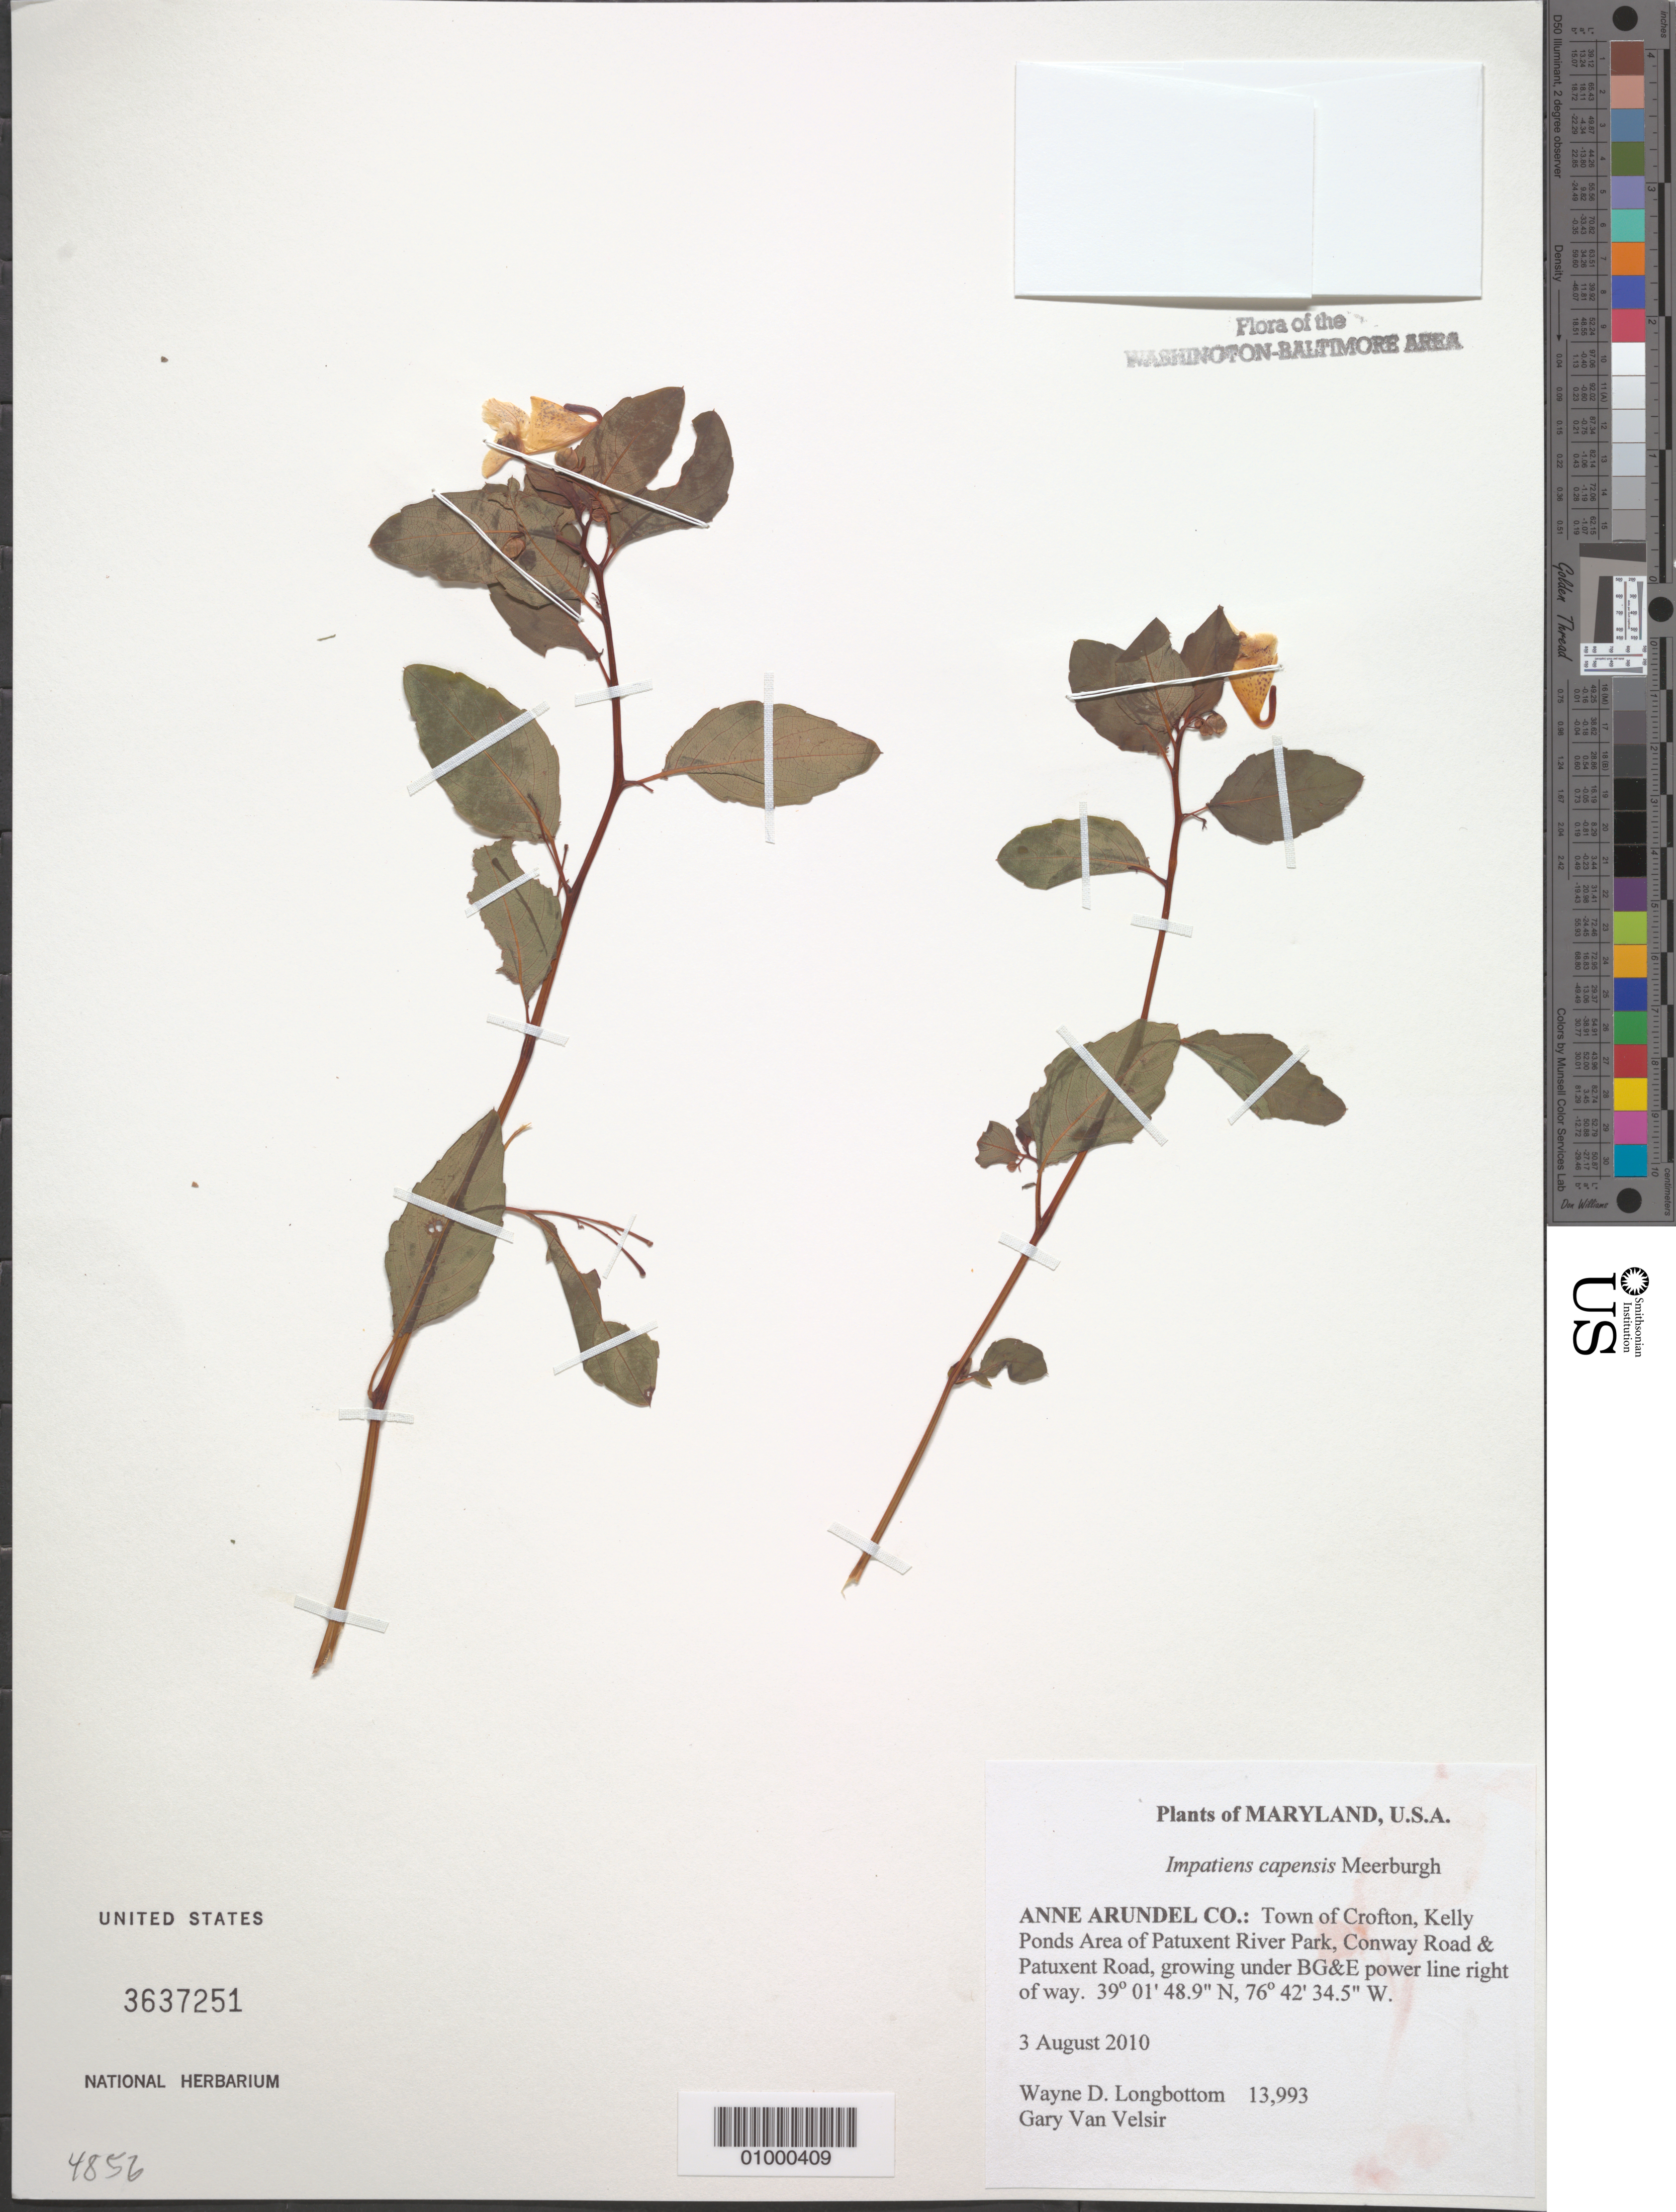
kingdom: Plantae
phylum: Tracheophyta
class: Magnoliopsida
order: Ericales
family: Balsaminaceae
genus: Impatiens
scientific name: Impatiens capensis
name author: Meerb.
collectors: W. D. Longbottom & G. Van Velsir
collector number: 13993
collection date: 2010-08-03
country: United States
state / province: Maryland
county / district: Anne Arundel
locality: Town of Crofton, Kelly Ponds Area of Patuxent River Park, Conway Road & Patuxent Road, growing under BG&E power line right of way.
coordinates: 39 01 48.9 N, 76 42 34.5 W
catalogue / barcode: US 3637251